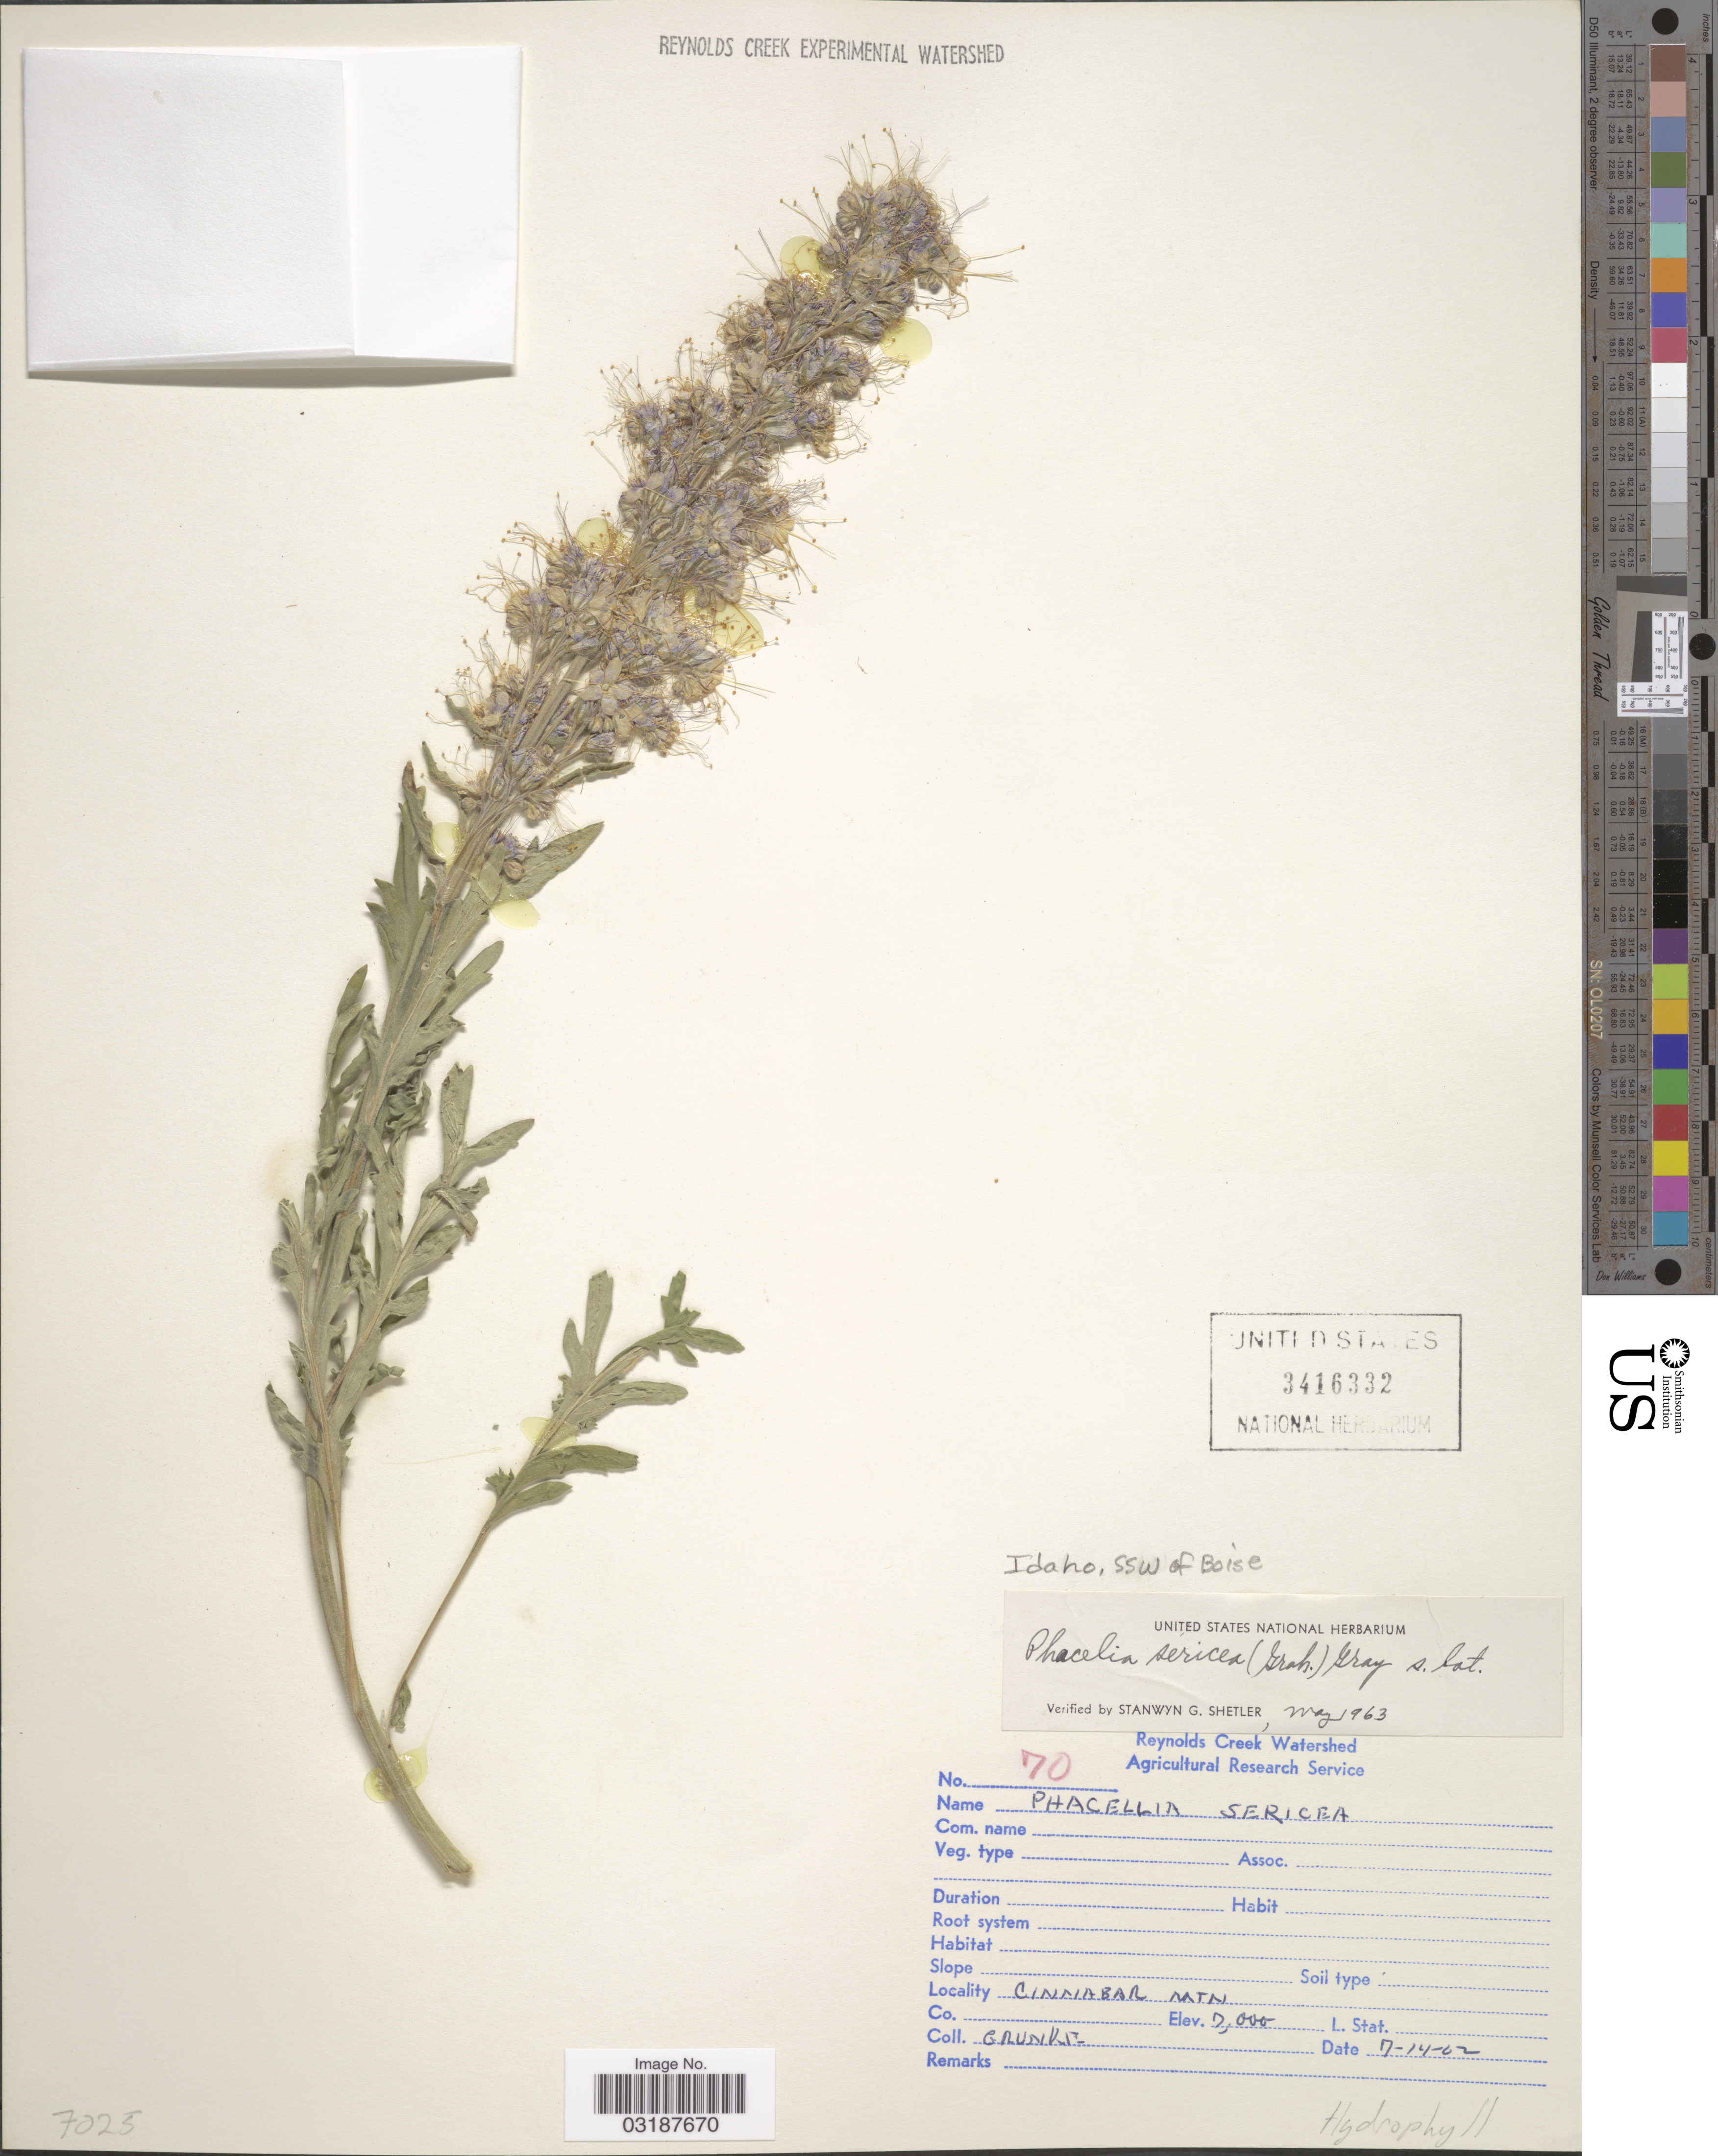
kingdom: Plantae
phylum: Tracheophyta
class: Magnoliopsida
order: Boraginales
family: Hydrophyllaceae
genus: Phacelia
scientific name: Phacelia sericea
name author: (Graham) A. Gray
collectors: Grunke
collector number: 70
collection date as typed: Transcribed d/m/y: 14/7/2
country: United States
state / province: Montana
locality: Cinnabar Mtn.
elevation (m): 2134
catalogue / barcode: US 3416332